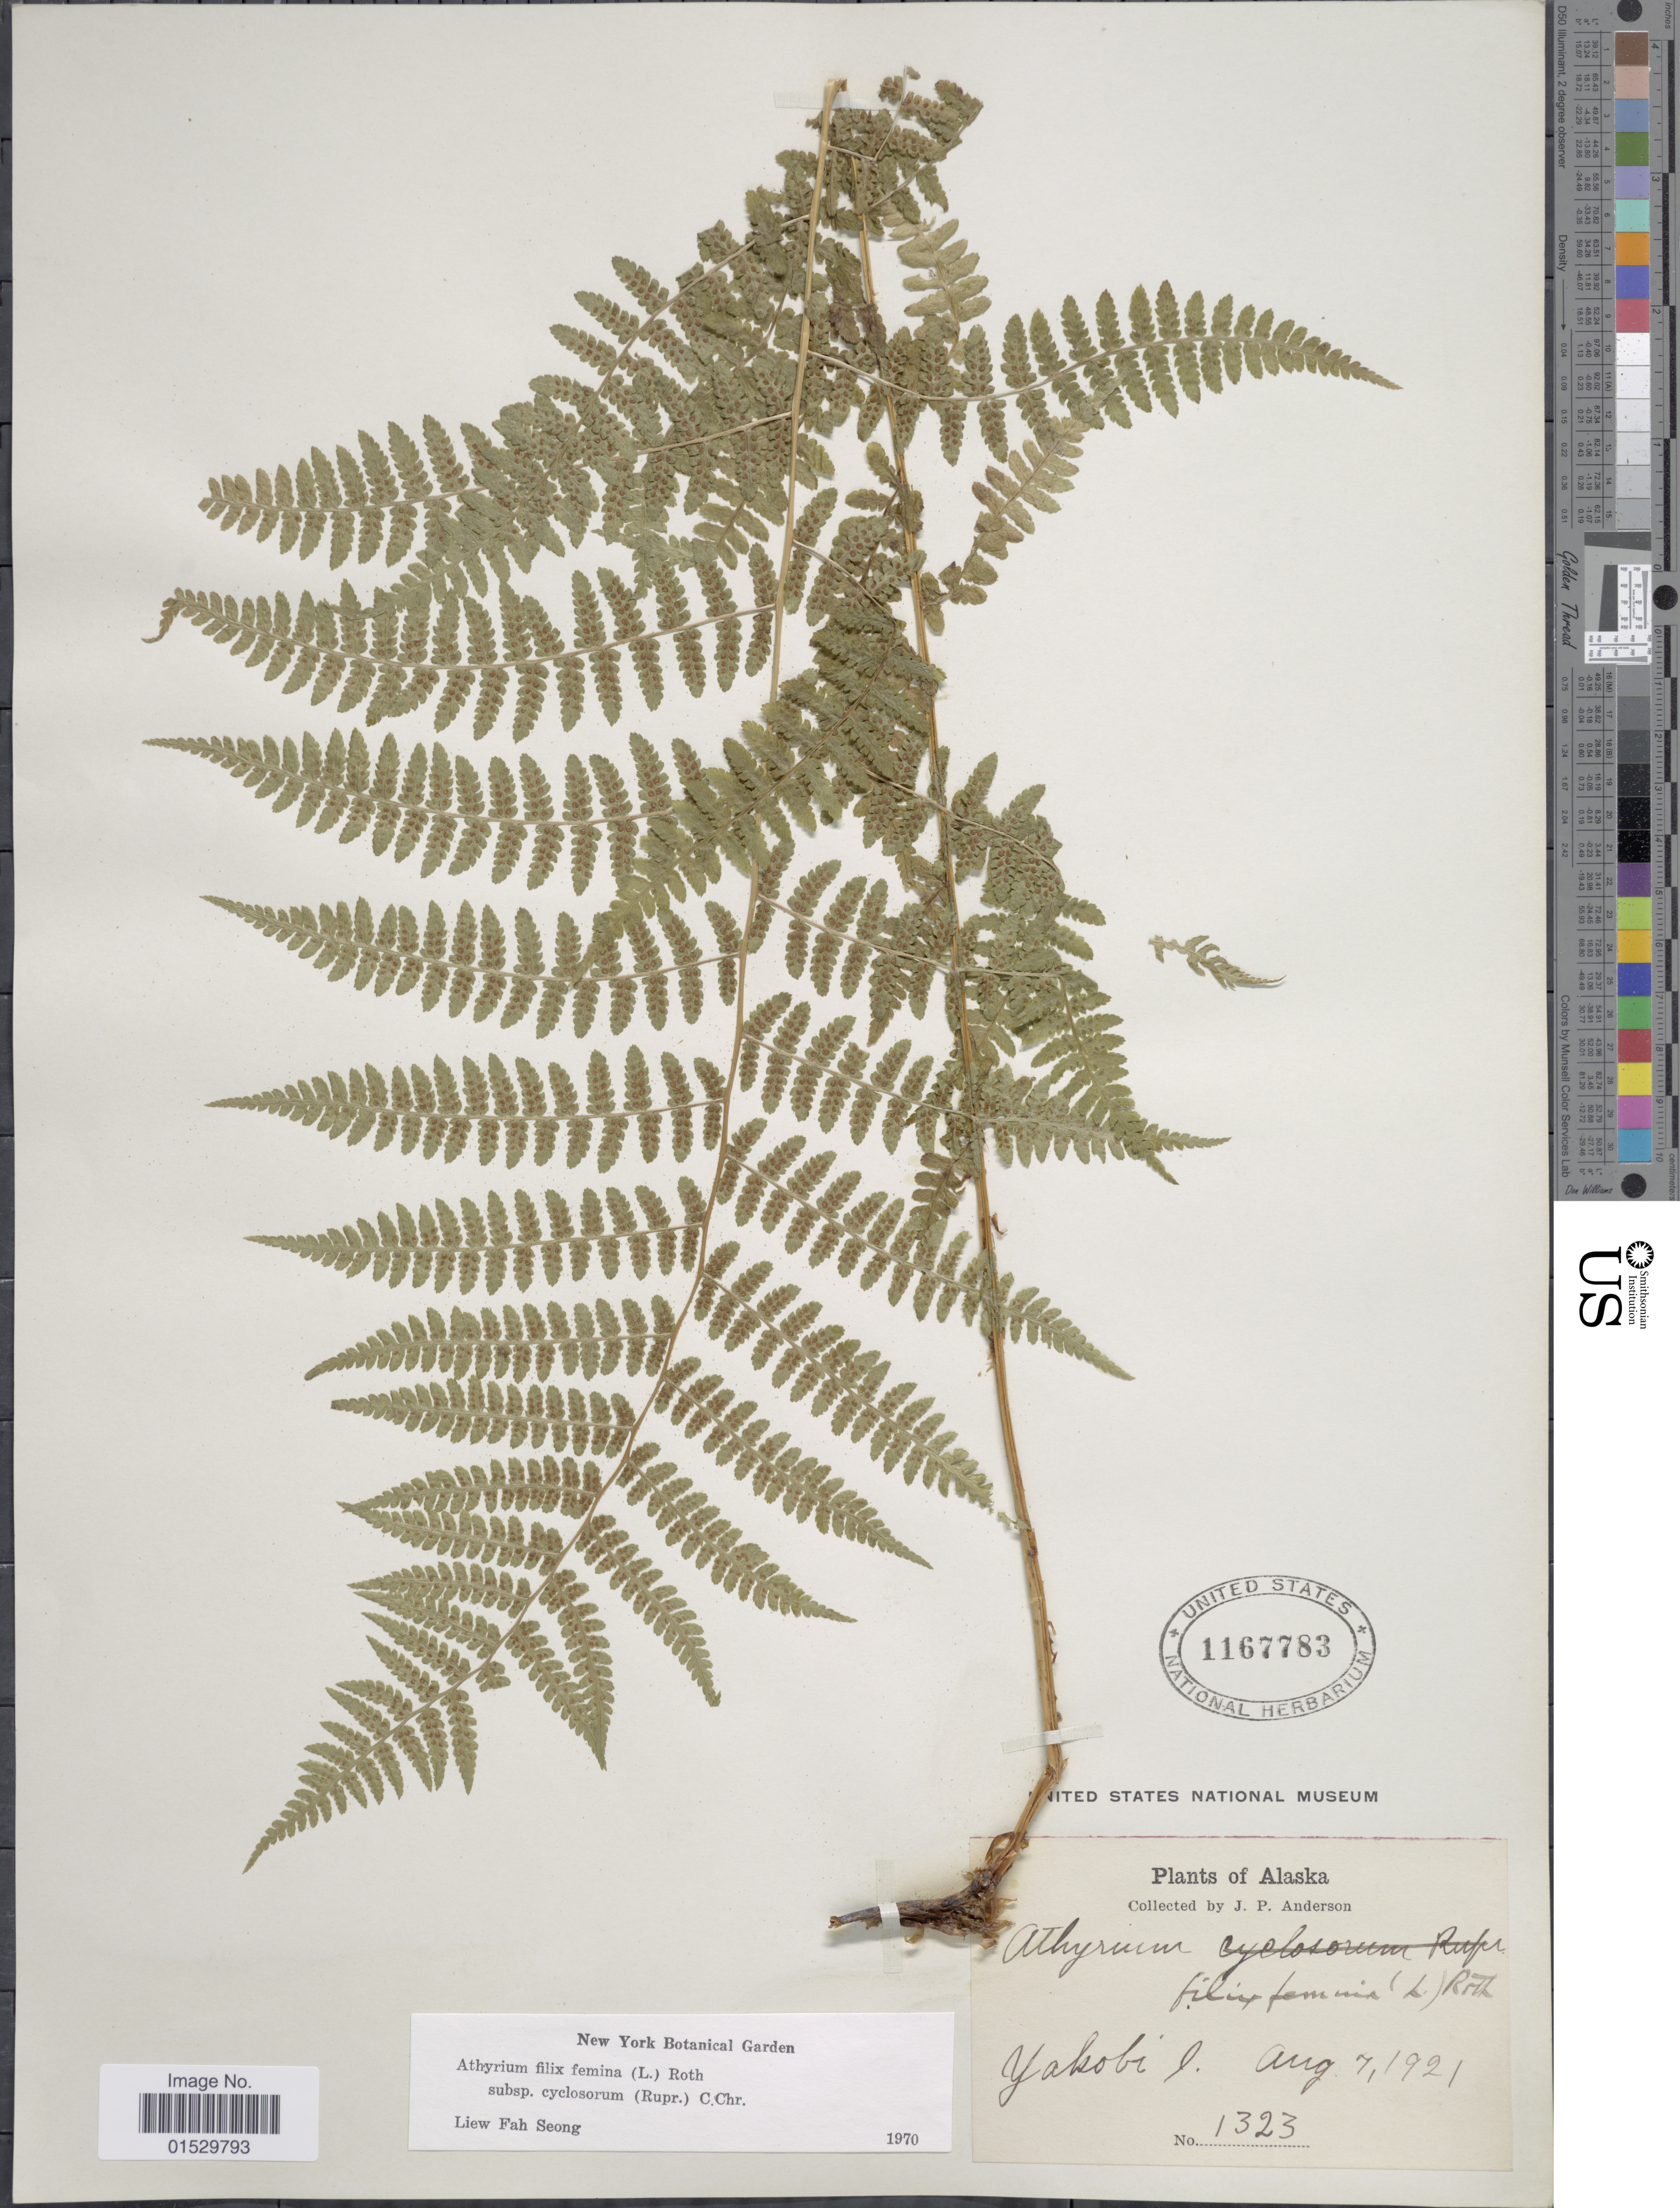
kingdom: Plantae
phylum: Tracheophyta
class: Polypodiopsida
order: Polypodiales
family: Athyriaceae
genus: Athyrium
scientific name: Athyrium filix-femina subsp. cyclosorum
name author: (Rupr.) C. Chr.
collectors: J. P. Anderson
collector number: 1323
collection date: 1921-08-07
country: United States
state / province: Alaska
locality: Yakobi I.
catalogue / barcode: US 1167783